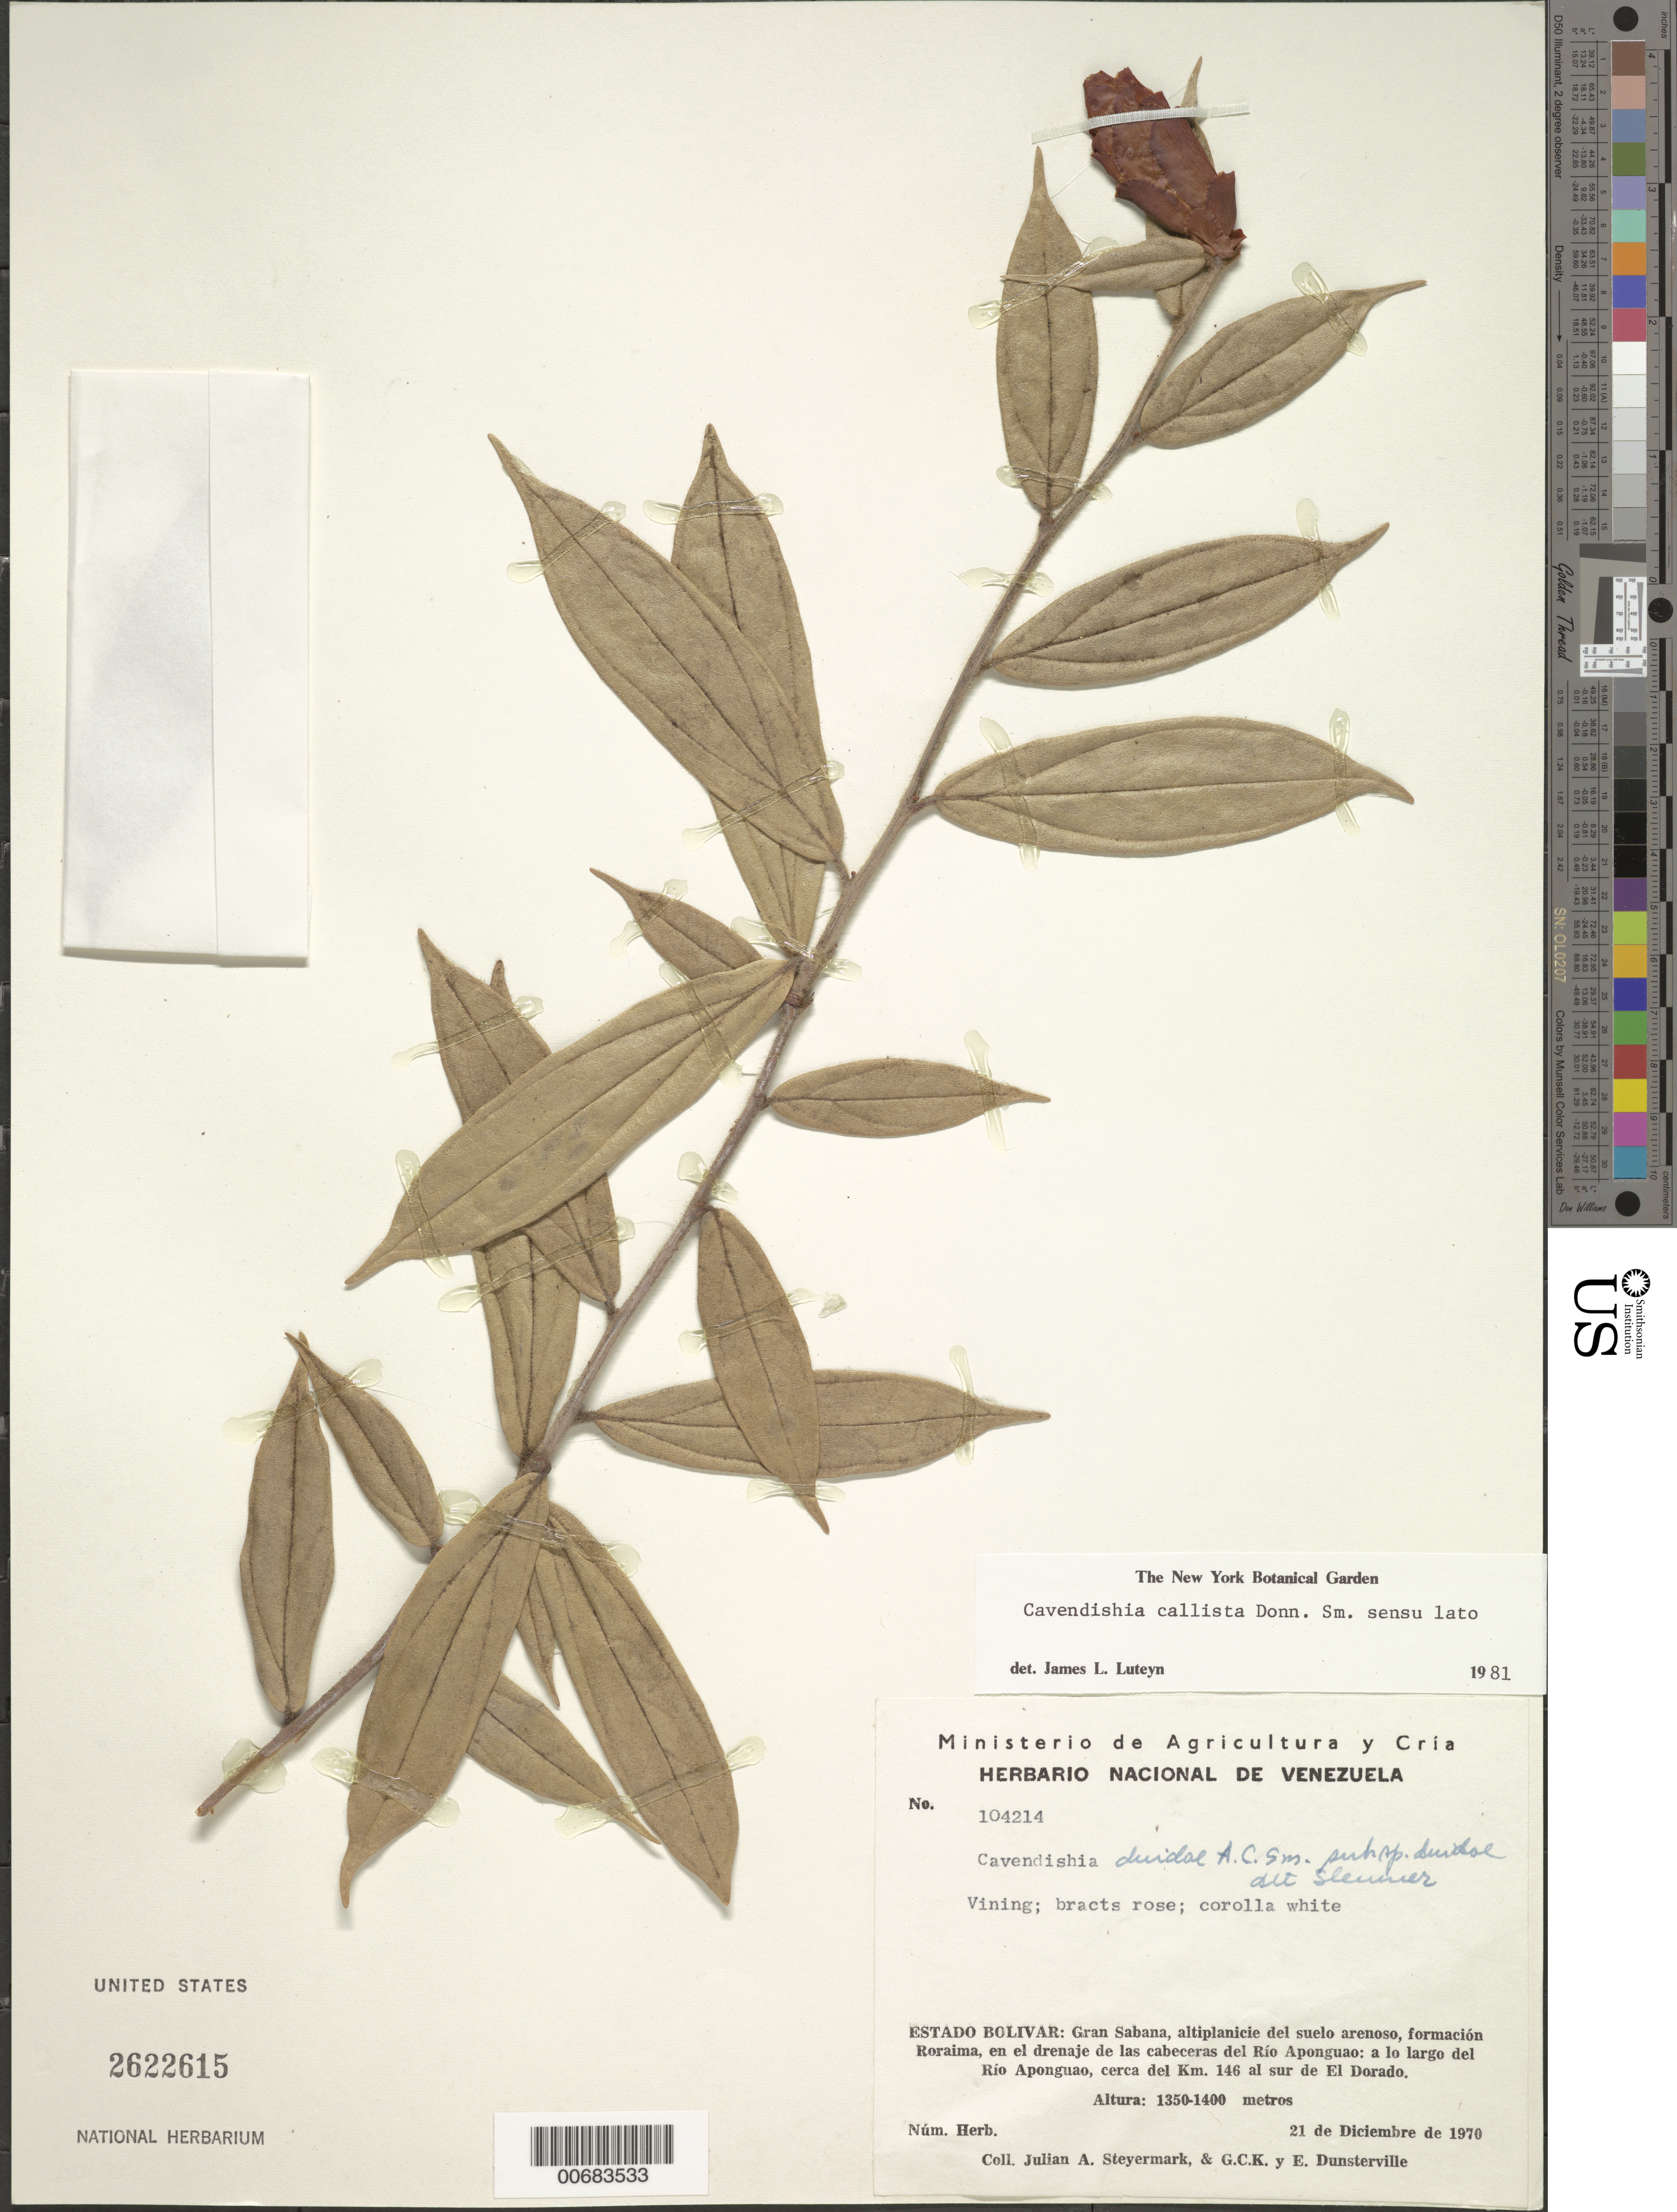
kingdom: Plantae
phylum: Tracheophyta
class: Magnoliopsida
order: Ericales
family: Ericaceae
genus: Cavendishia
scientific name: Cavendishia callista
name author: Donn. Sm.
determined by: Luteyn, J. L.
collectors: J. Steyermark, G. C. K. Dunsterville & E. Dunsterville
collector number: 104214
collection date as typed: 21-Dec-70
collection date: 1970-12-21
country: Venezuela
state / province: Bolívar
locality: Gran Sabana, formacion Roraima, Río Aponguao, 146 km sur de El Dorado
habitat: High plateau with sandy ground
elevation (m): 1350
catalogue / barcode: US 2622615